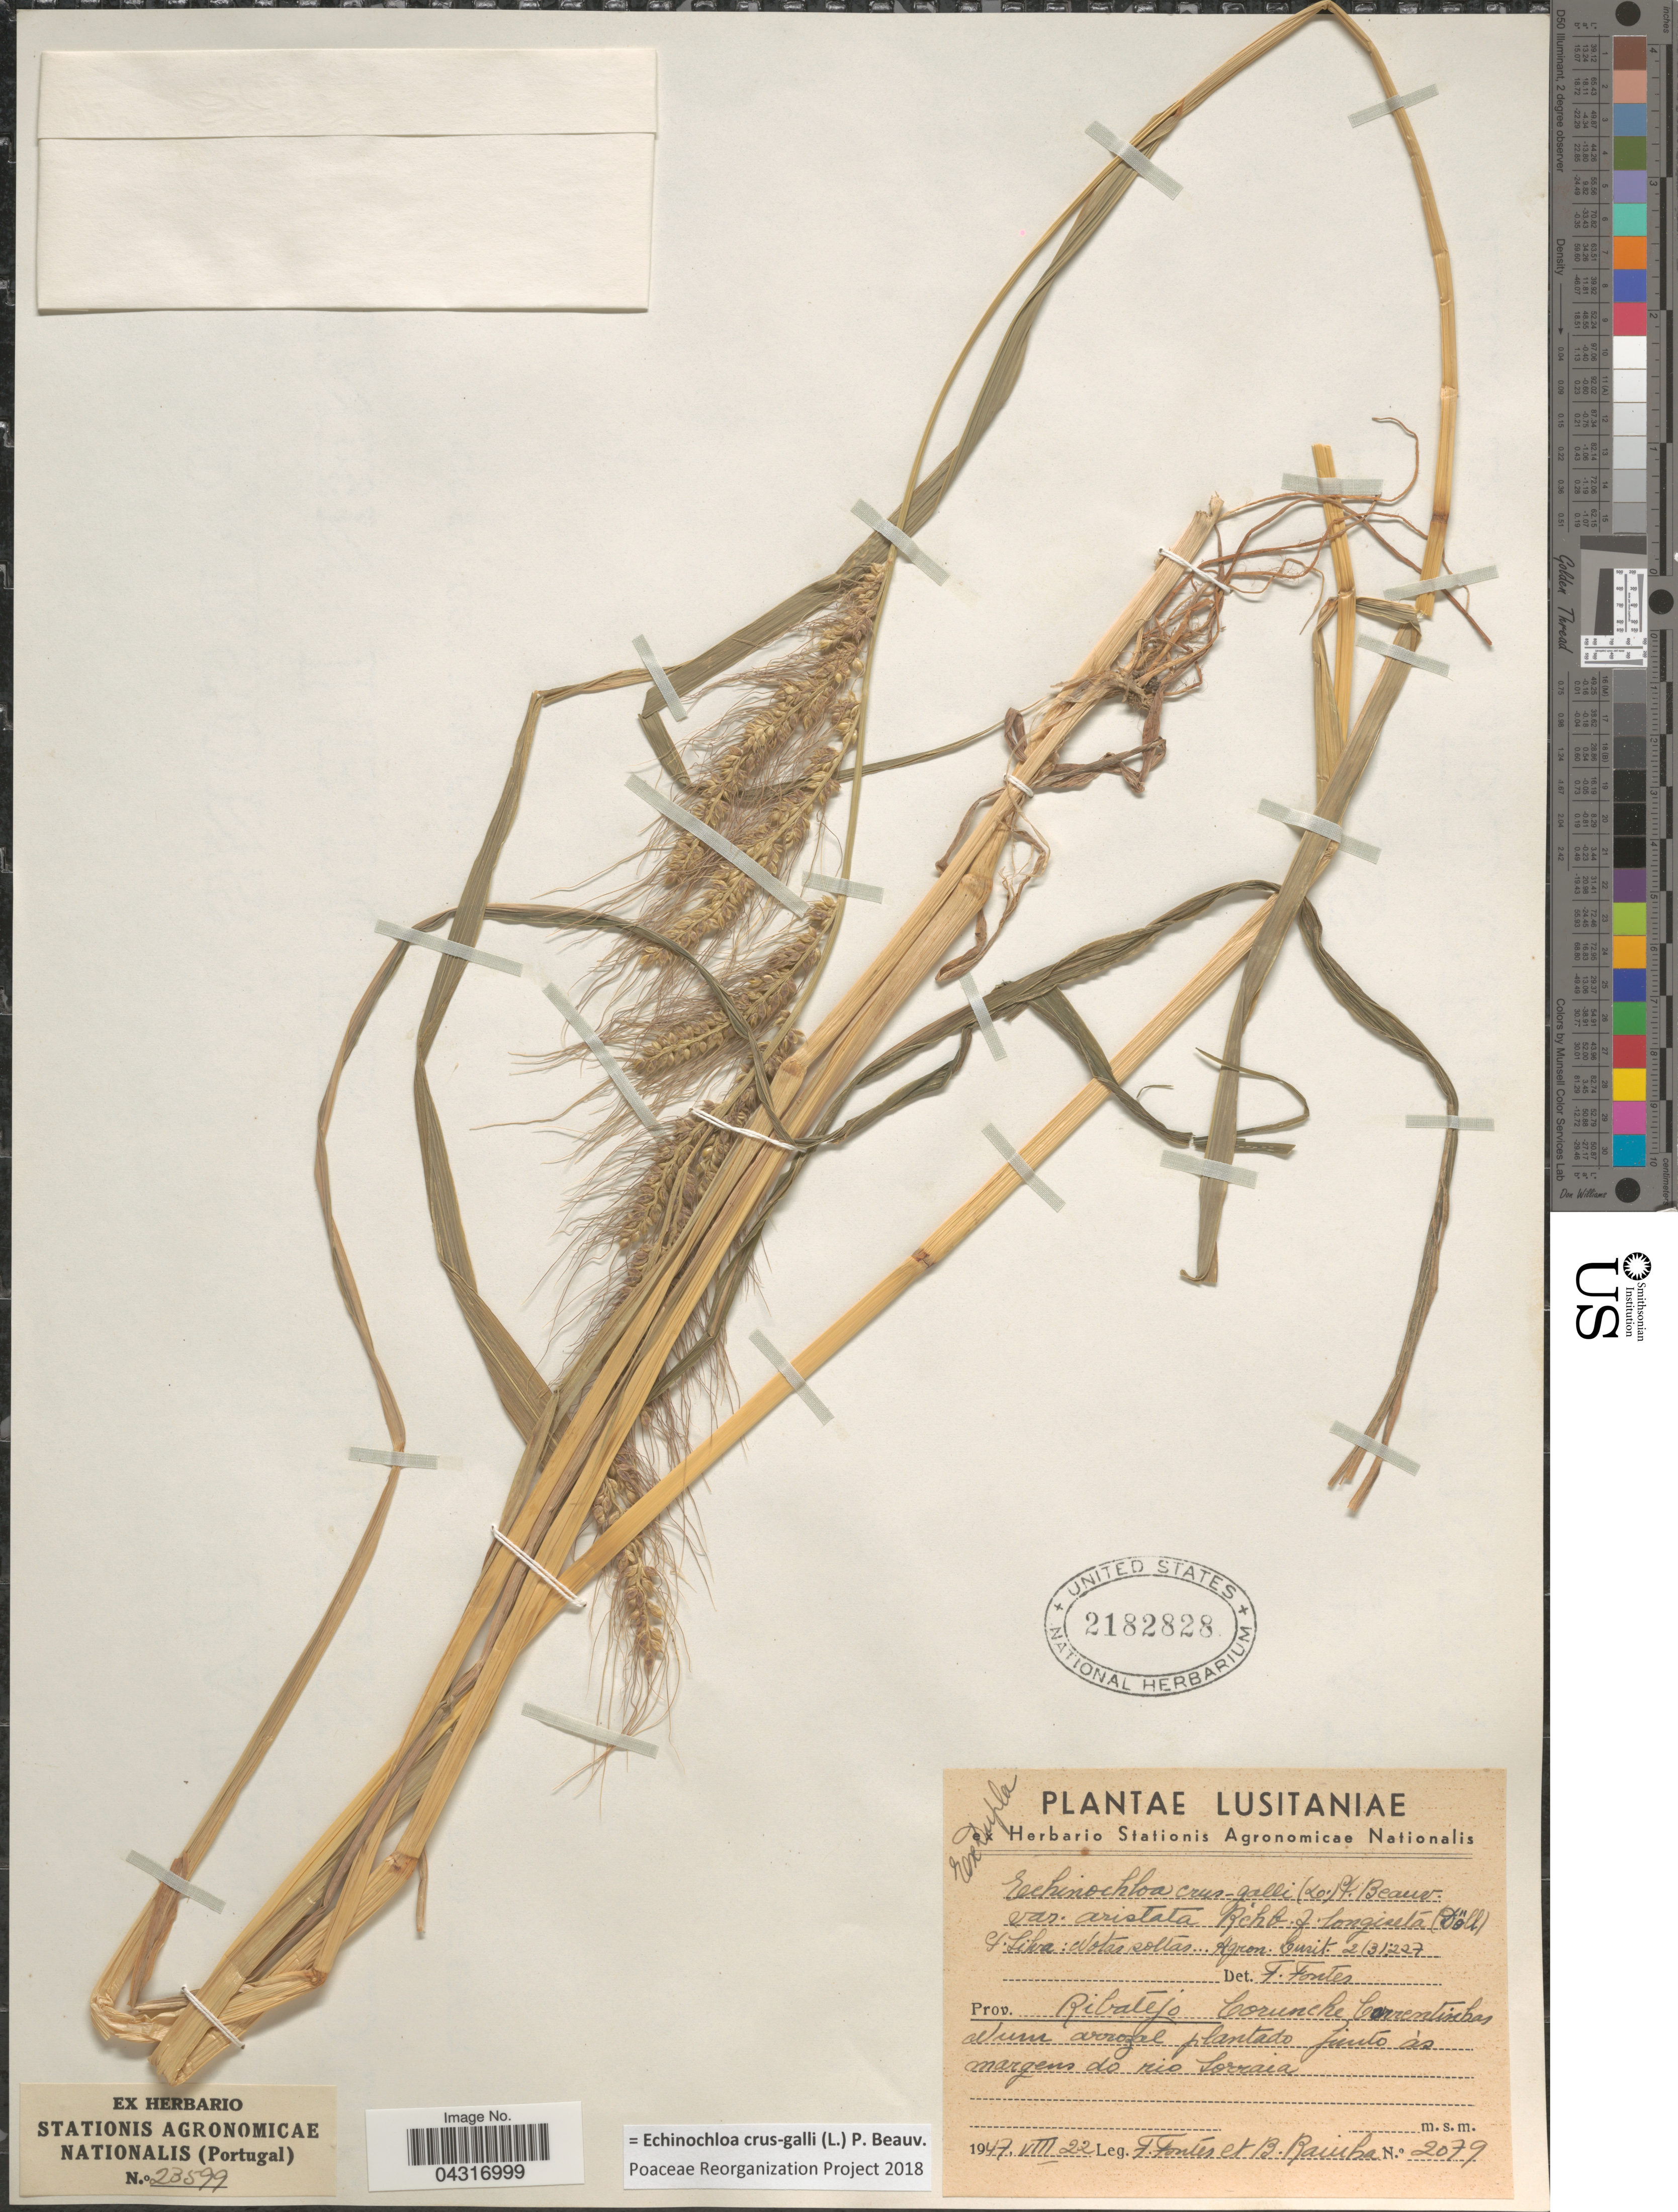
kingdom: Plantae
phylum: Tracheophyta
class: Liliopsida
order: Poales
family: Poaceae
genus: Echinochloa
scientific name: Echinochloa crus-galli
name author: (L.) P. Beauv.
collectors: Fontes, F. & B. Rainha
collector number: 2079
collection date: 1947-08-22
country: Portugal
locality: Lustaniae. Prov. Ribatejo Corunche Correnitchas [interpreted] alum arrozal plantado fuente as margens do rio Sorraia. [interpreted]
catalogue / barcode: US 2182828